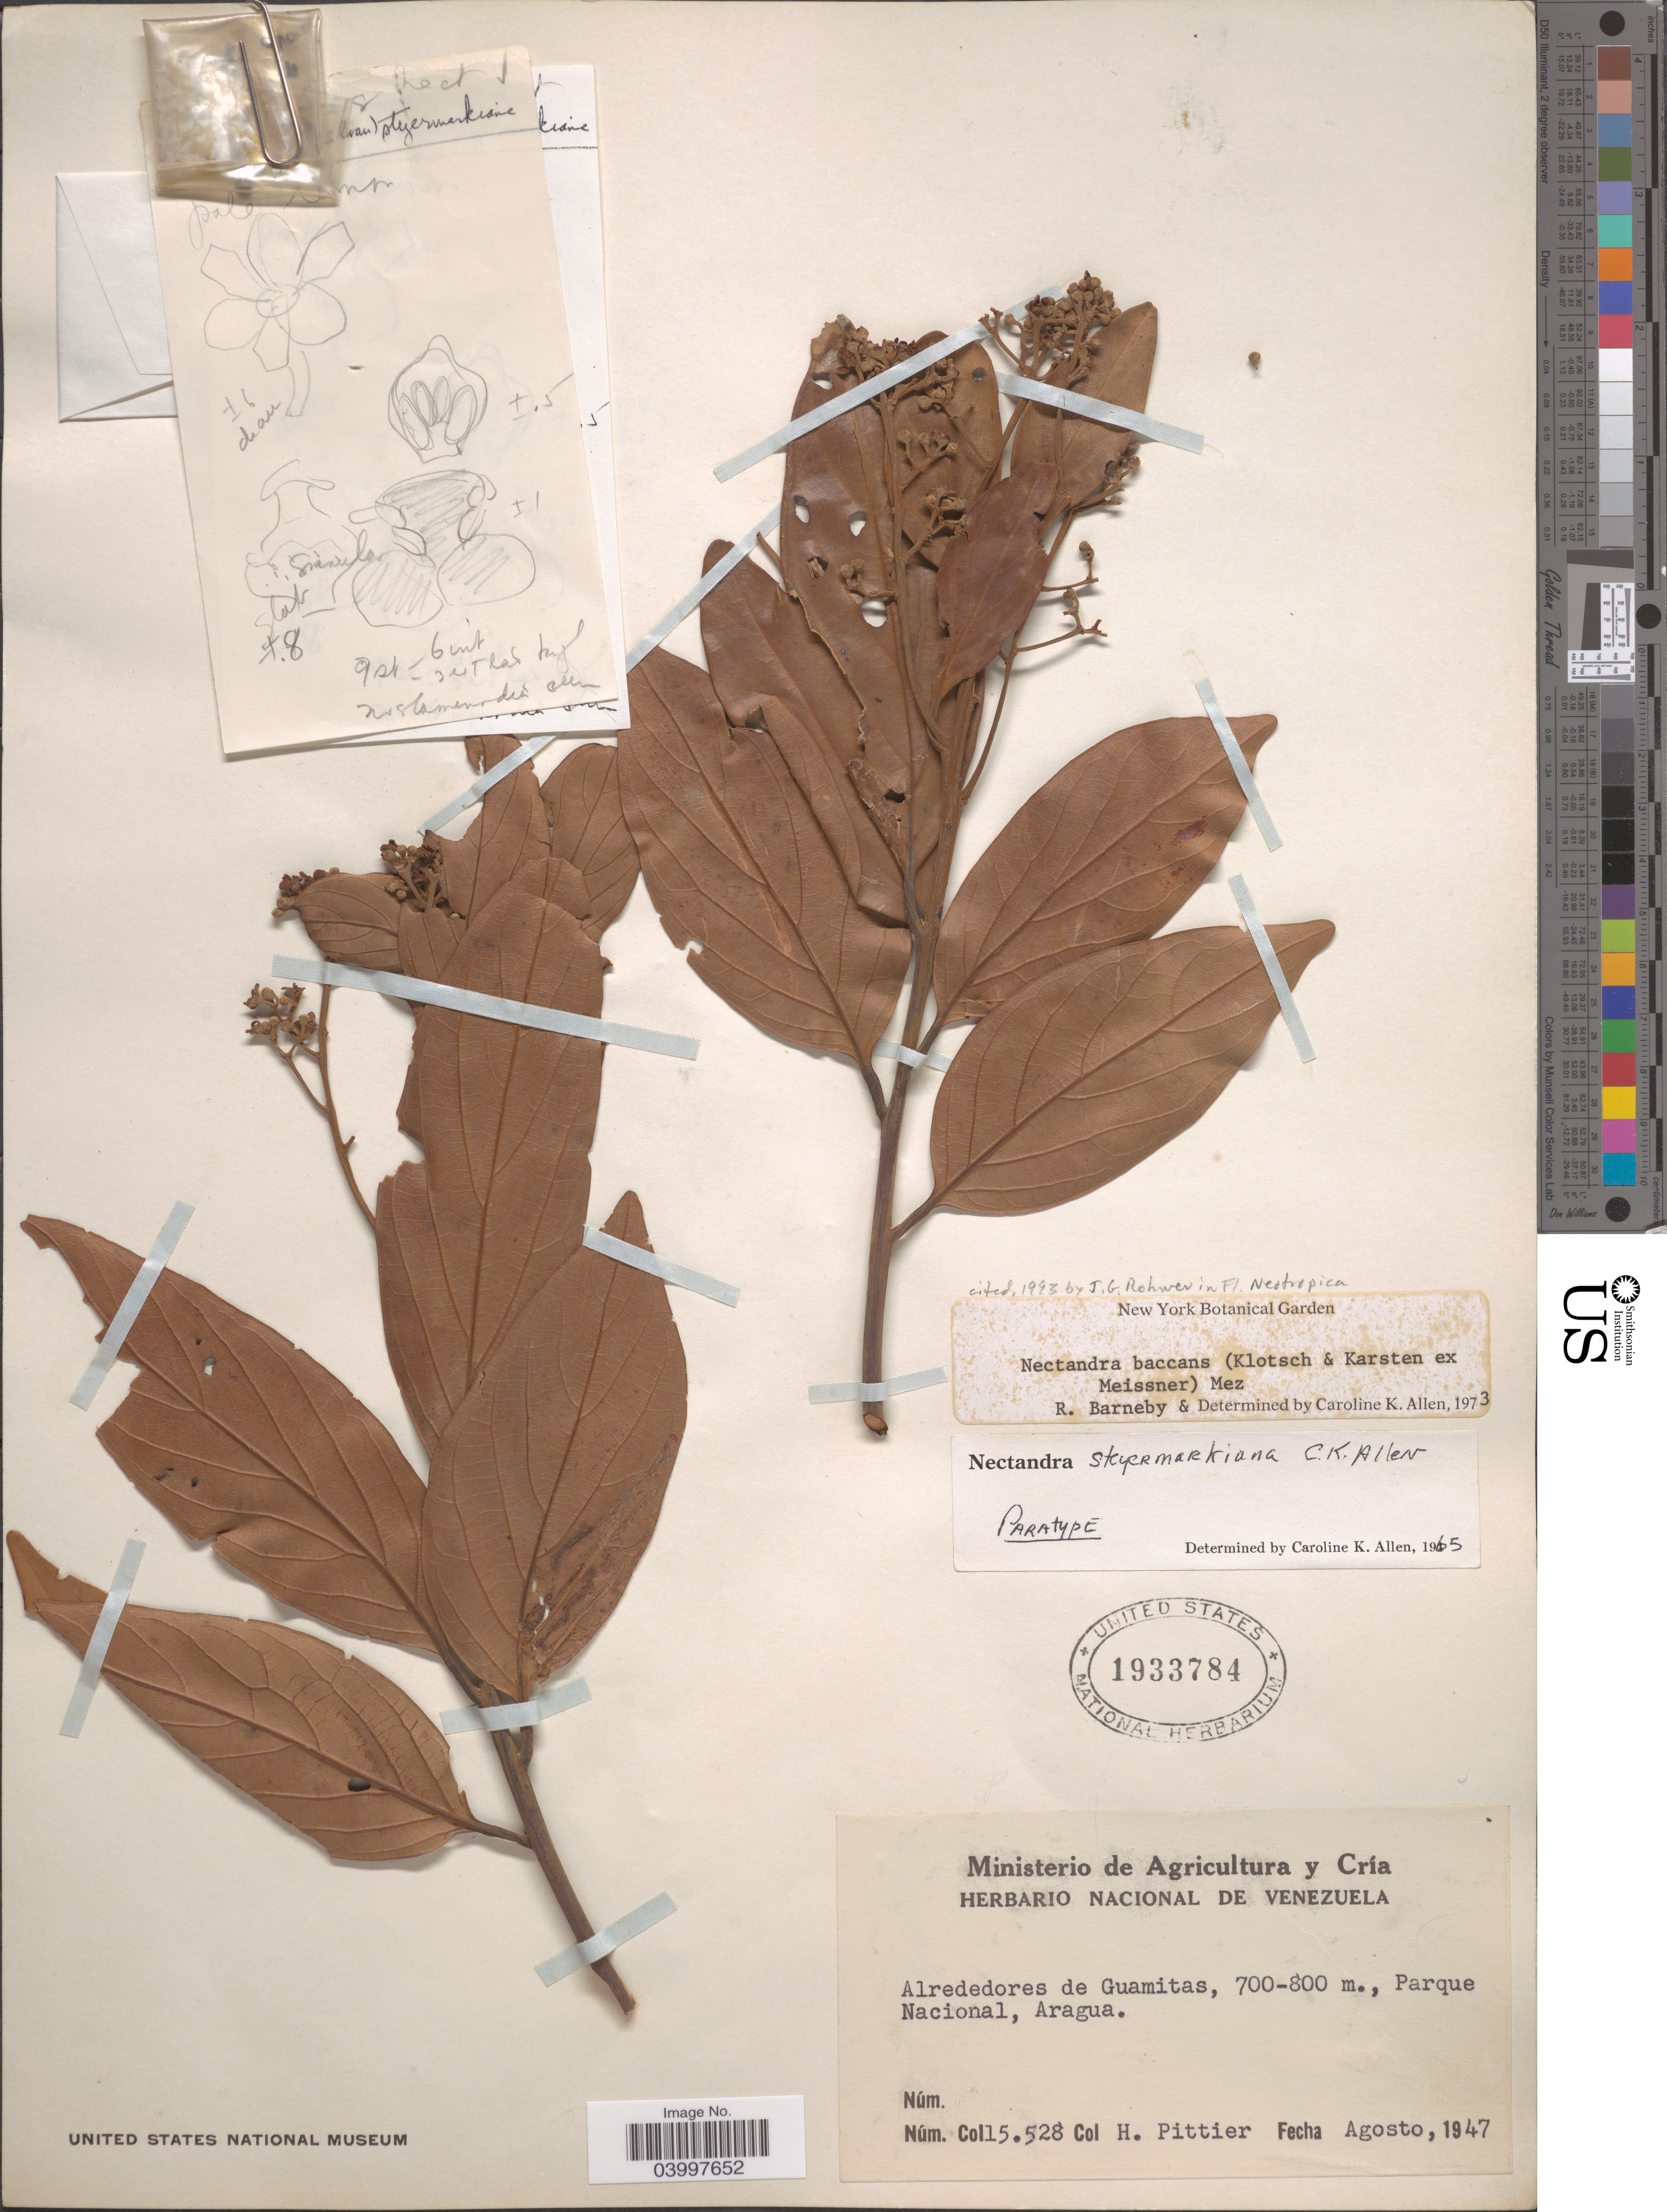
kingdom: Plantae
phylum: Tracheophyta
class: Magnoliopsida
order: Laurales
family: Lauraceae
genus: Nectandra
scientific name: Nectandra baccans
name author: (Klotzsch & H. Karst. ex Meisn.) Mez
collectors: H. F. Pittier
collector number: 15528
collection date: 1947-08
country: Venezuela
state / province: Aragua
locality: Alrededores de Guamitas, Parque Nacional.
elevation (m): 700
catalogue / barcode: US 1933784